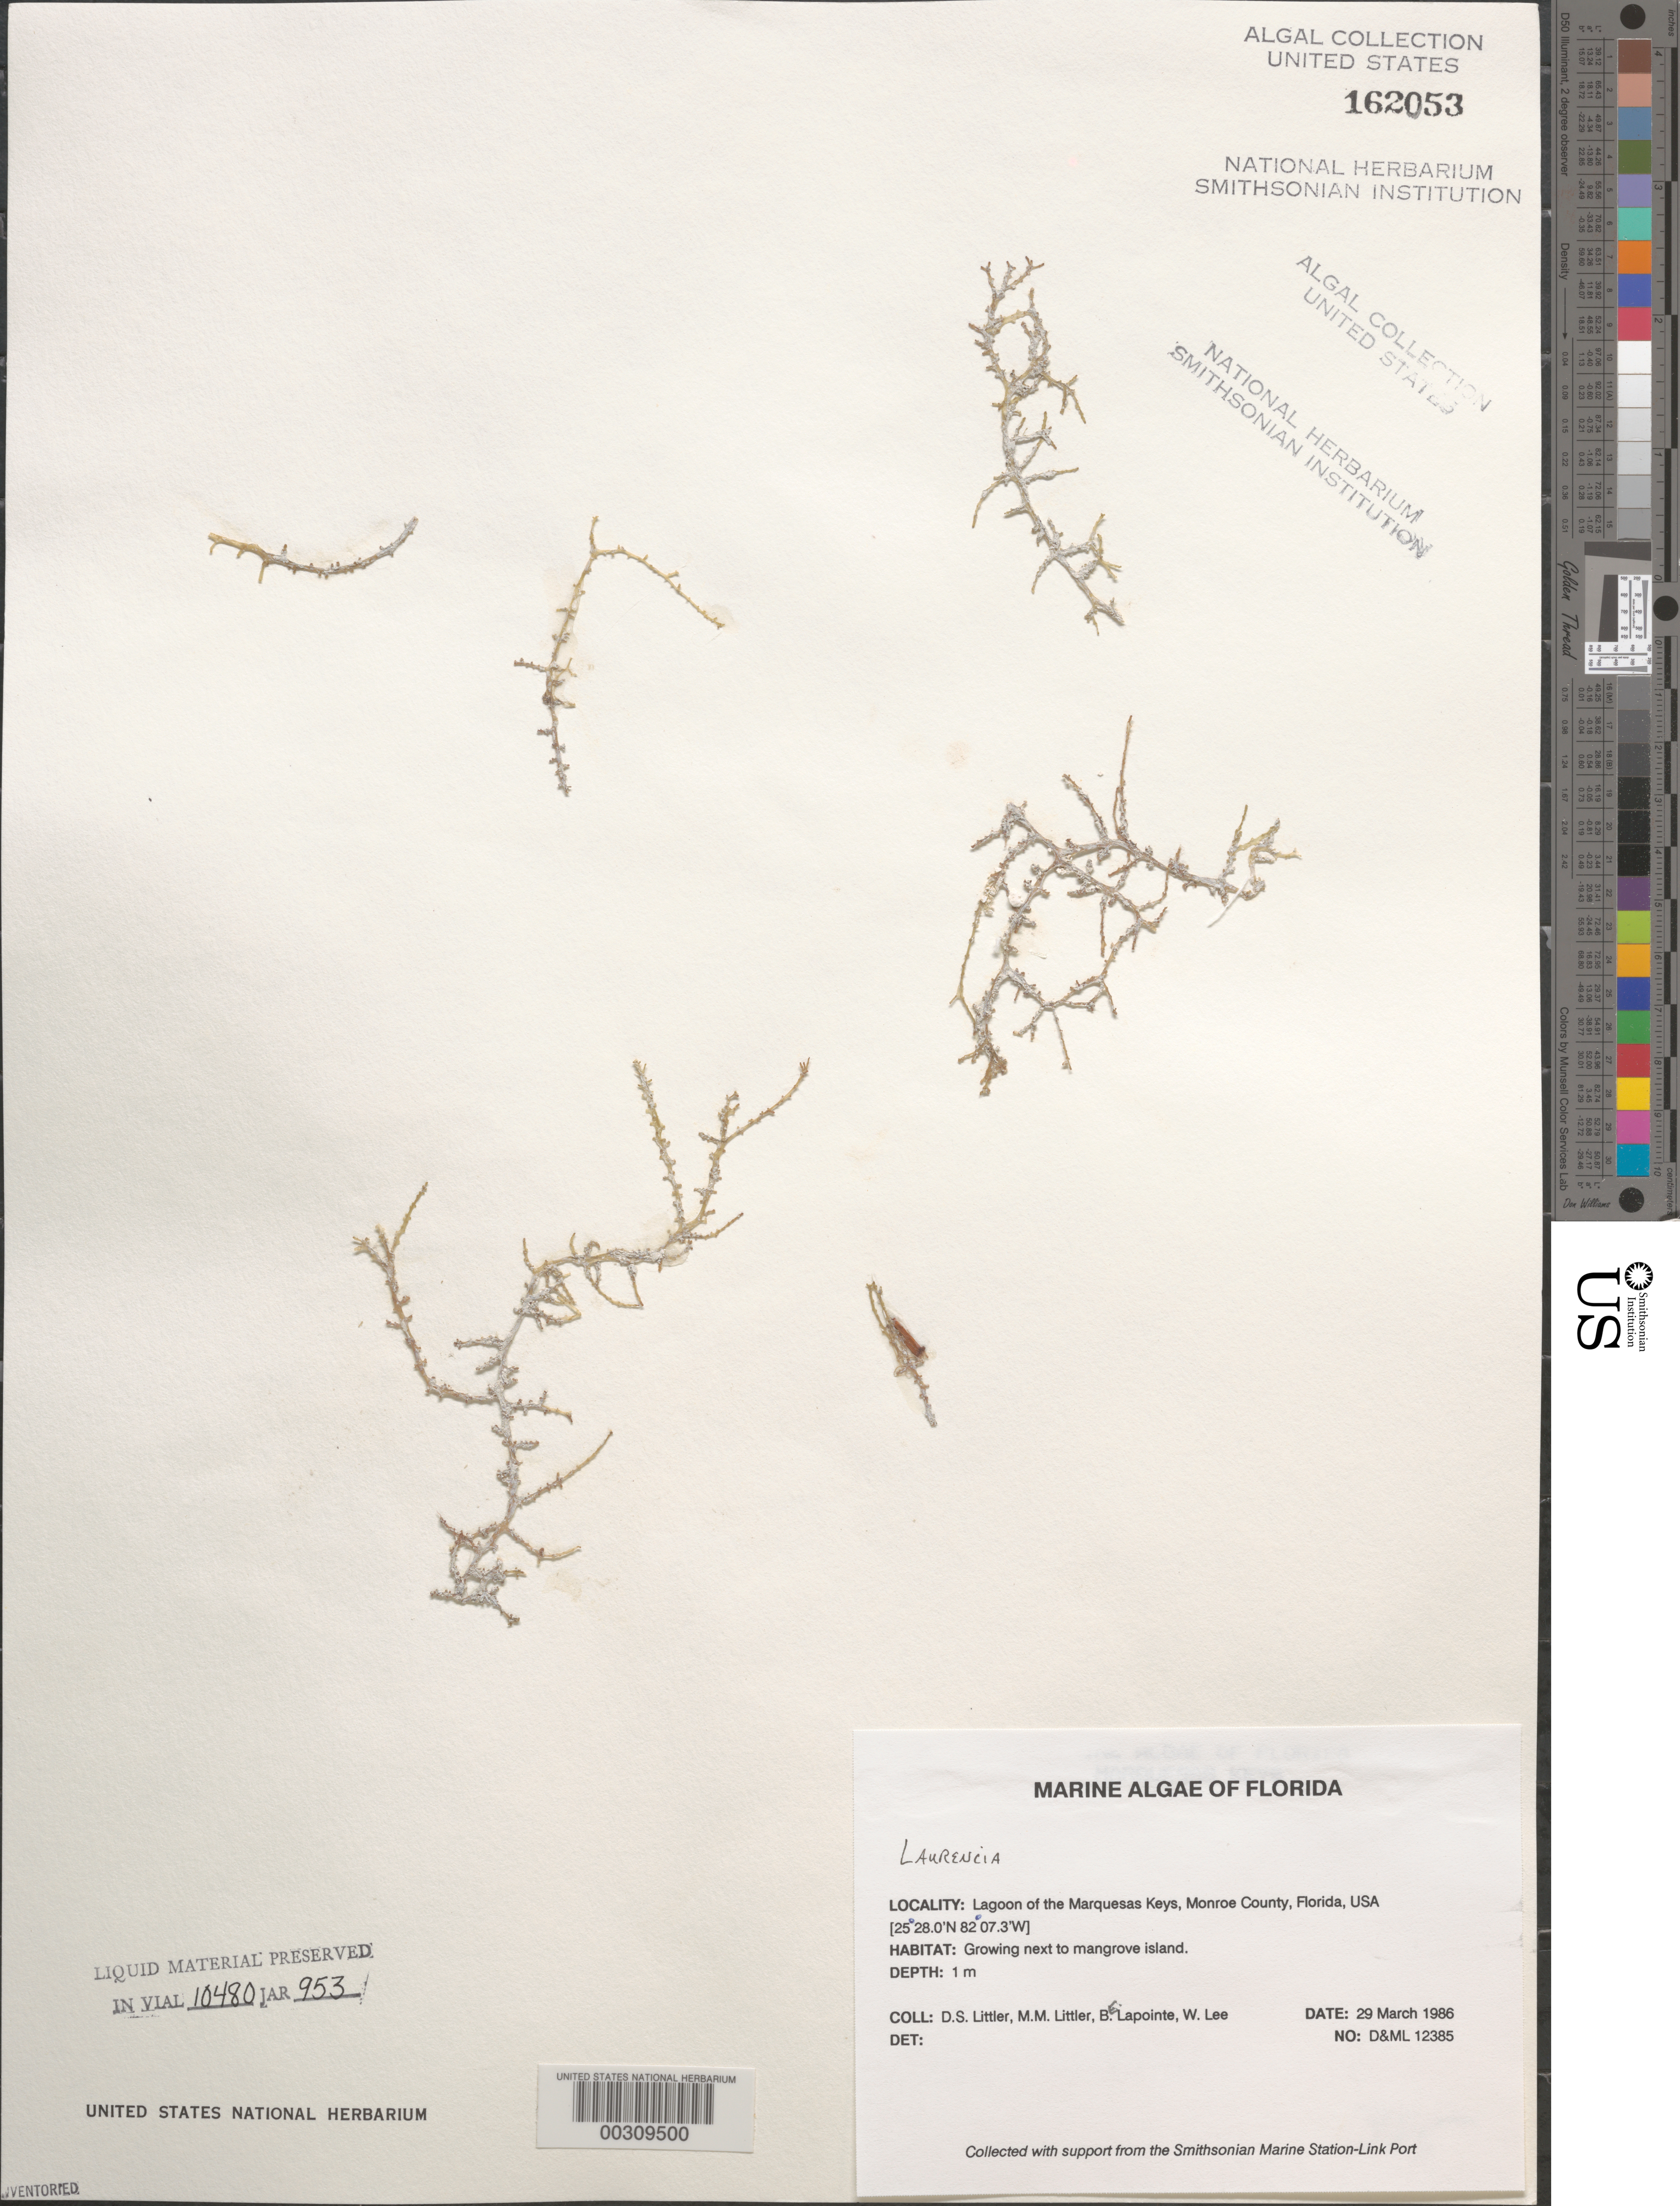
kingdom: Plantae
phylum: Rhodophyta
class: Florideophyceae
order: Ceramiales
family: Rhodomelaceae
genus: Laurencia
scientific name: Laurencia sp.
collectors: D. S. Littler, M. M. Littler, B. Lapointe & W. Lee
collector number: D&ML 12385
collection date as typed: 29 Mar 1986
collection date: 1986-03-29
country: United States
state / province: Florida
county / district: Monroe County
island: Marquesas Keys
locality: Marquesas Keys lagoon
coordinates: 25 28.0' N, 82 07.3' W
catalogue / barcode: US 162053